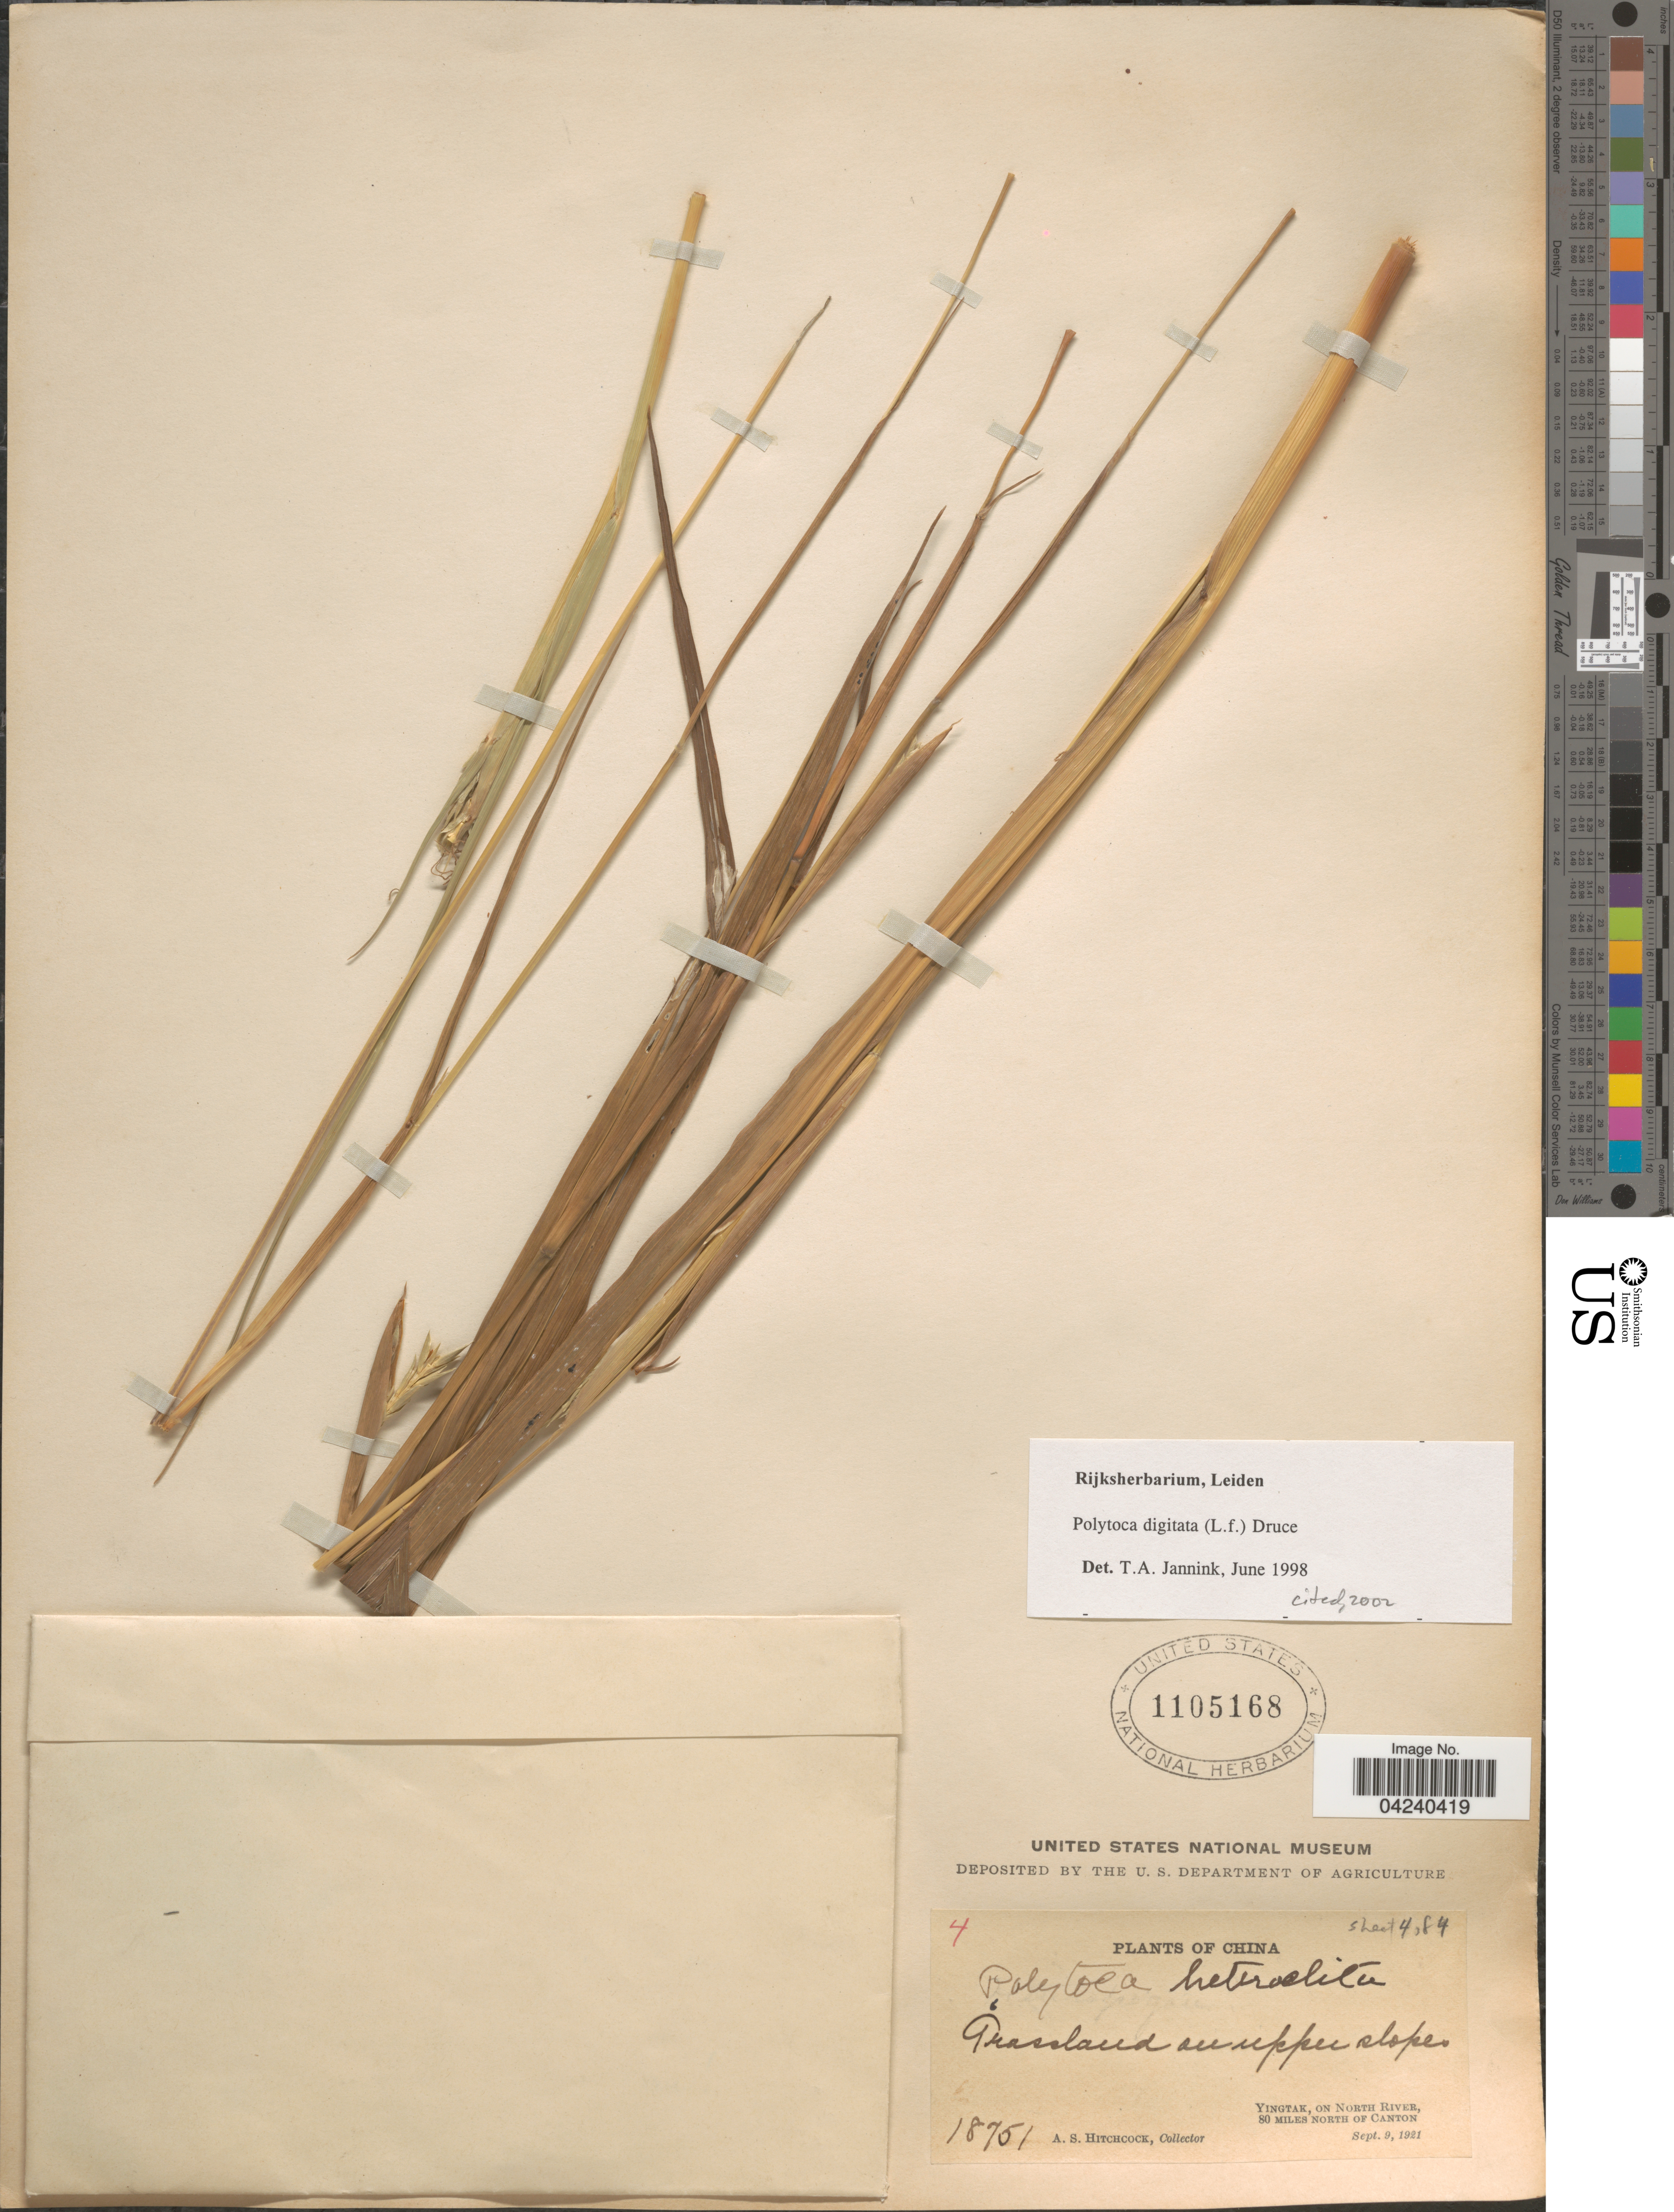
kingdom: Plantae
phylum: Tracheophyta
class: Liliopsida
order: Poales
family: Poaceae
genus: Polytoca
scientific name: Polytoca digitata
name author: (L. f.) Druce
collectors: A. S. Hitchcock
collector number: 18751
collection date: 1921-09-09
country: China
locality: Grassland on upper slopes. Yingtak, on North River, 80 miles north of Canton.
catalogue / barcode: US 1105168